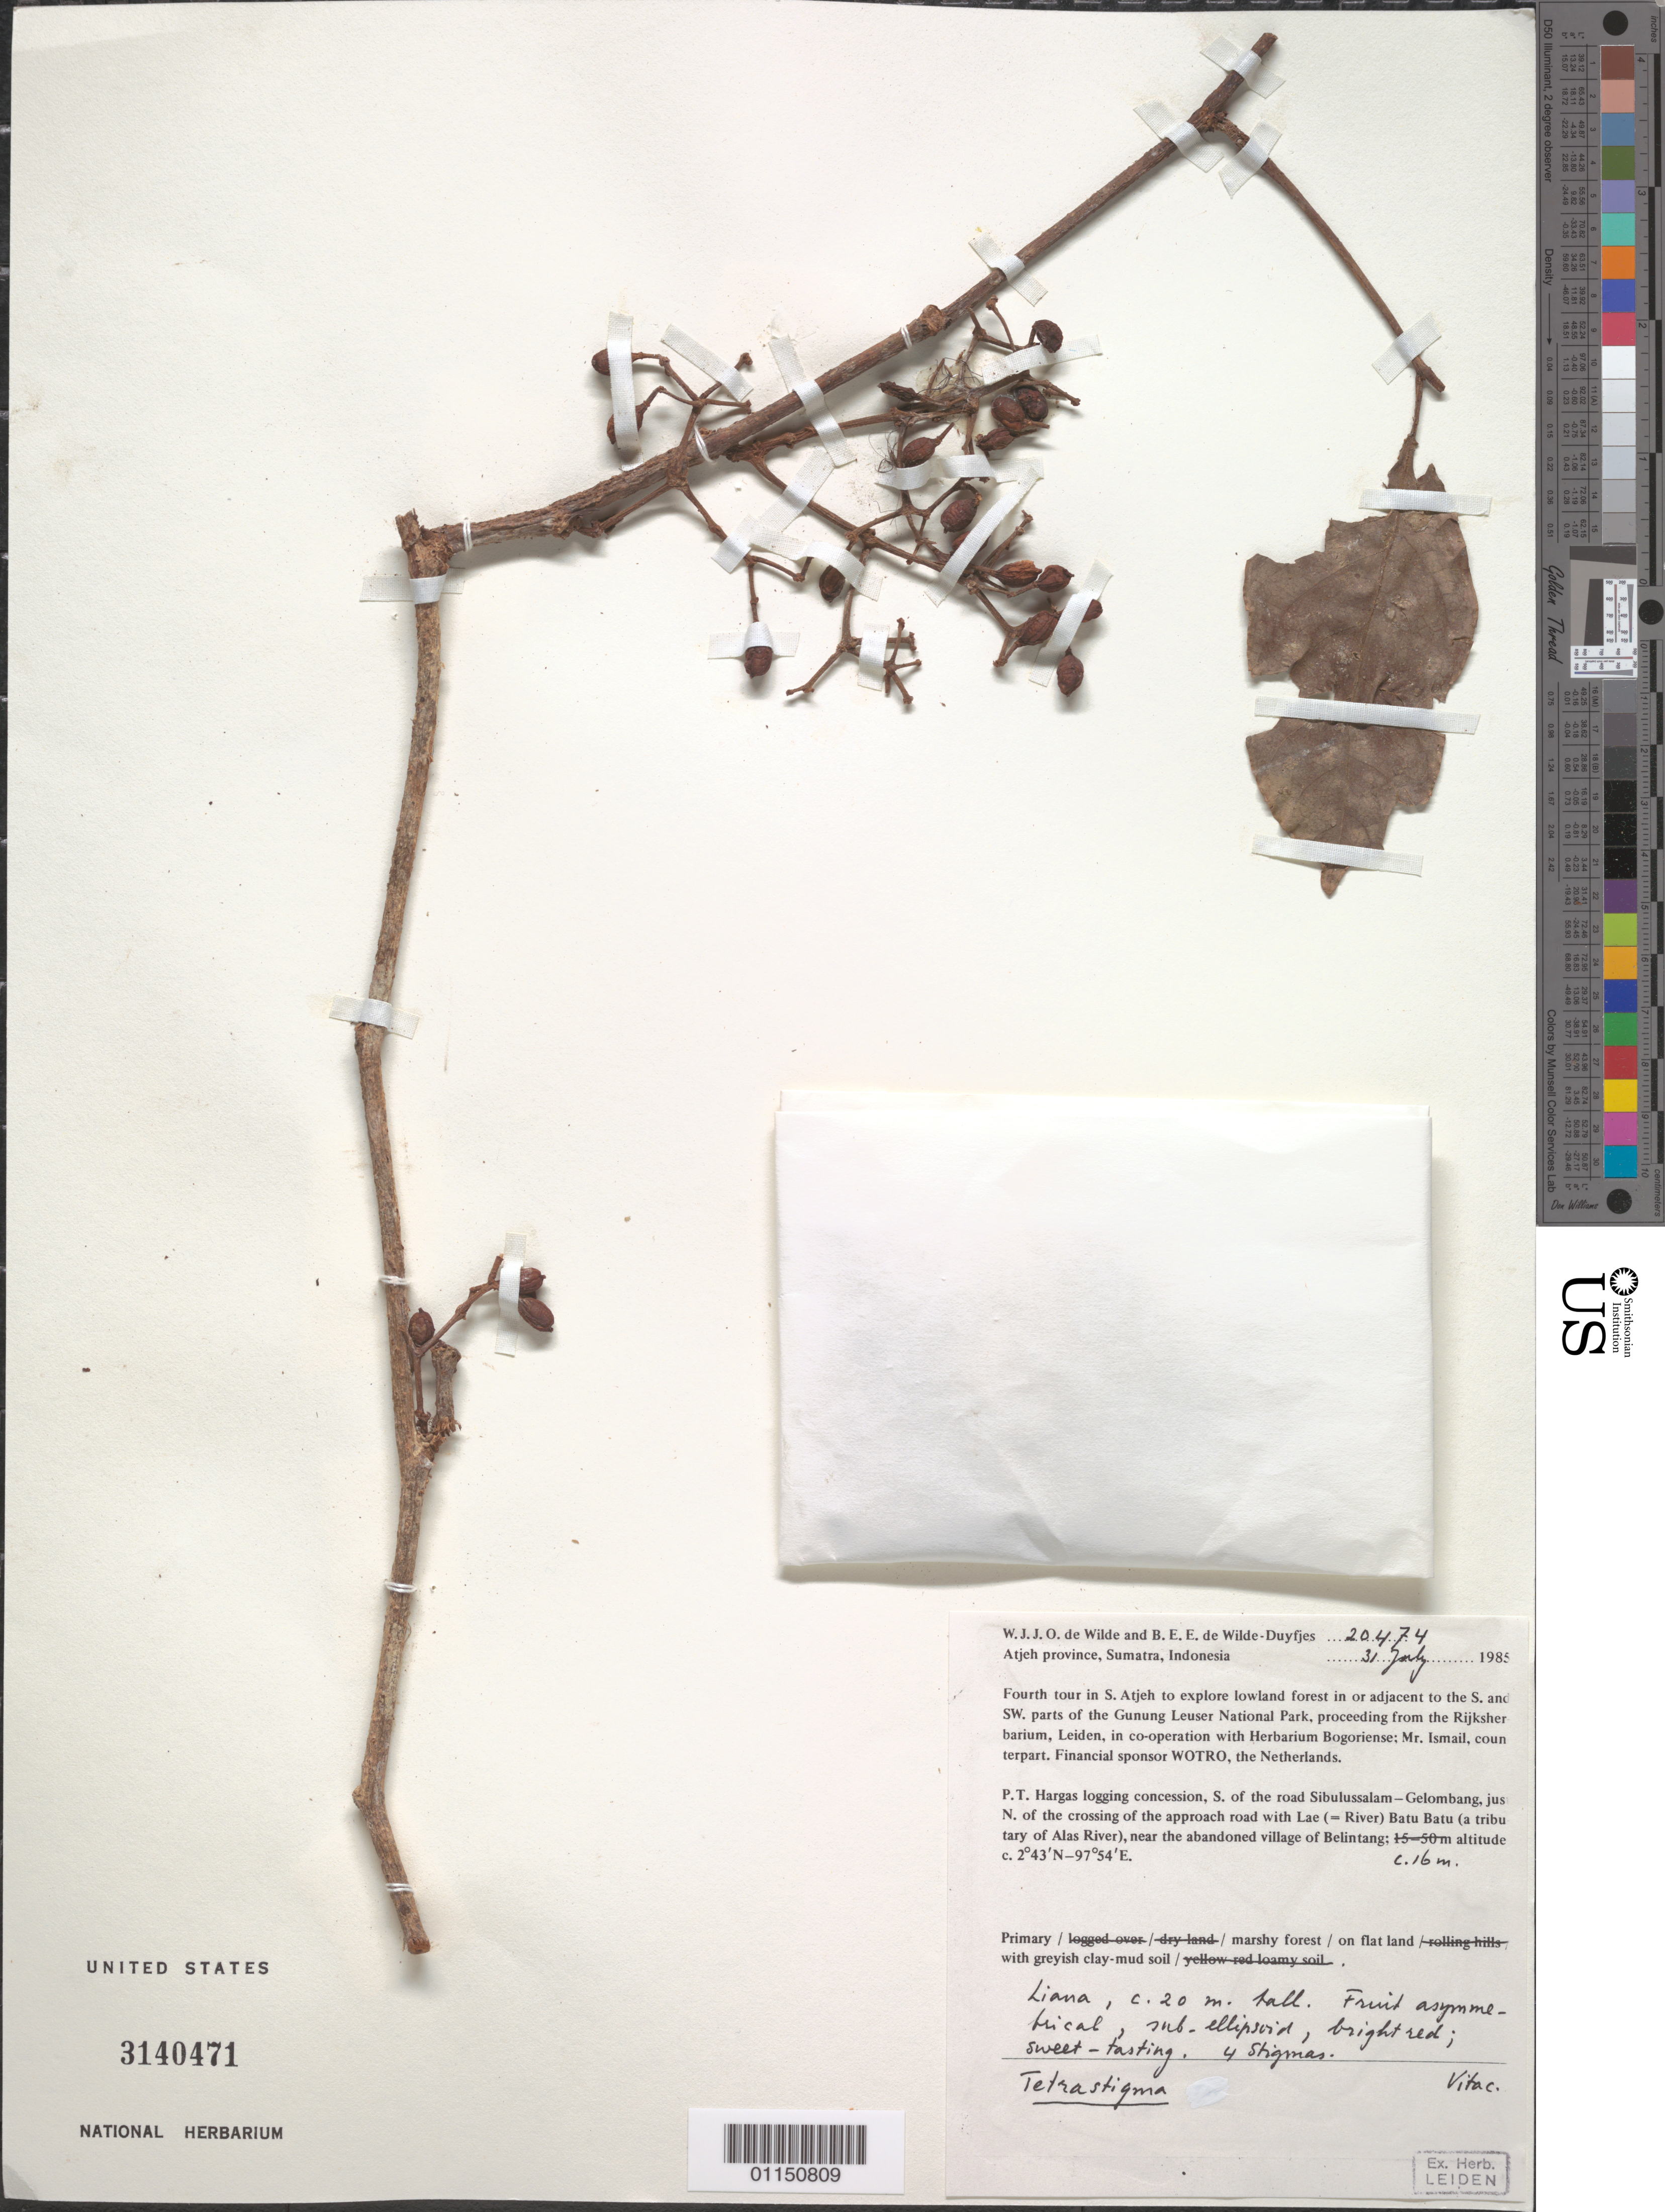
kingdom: Plantae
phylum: Tracheophyta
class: Magnoliopsida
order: Vitales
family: Vitaceae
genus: Tetrastigma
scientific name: Tetrastigma sp.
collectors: W. J. de Wilde & B. E. de Wilde-Duyfjes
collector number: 20474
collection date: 1985-07-31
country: Indonesia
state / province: Sumatra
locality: Atjeh province. P.T. Hargas logging concession, S of the Rd Sibulussalam - Gelombang, just N of the crossing of the approach Rd with Lae River, Batu Batu, near the abandoned village of Belintang.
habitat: Primary marshy forest. Liana.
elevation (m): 16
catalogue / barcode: US 3140471